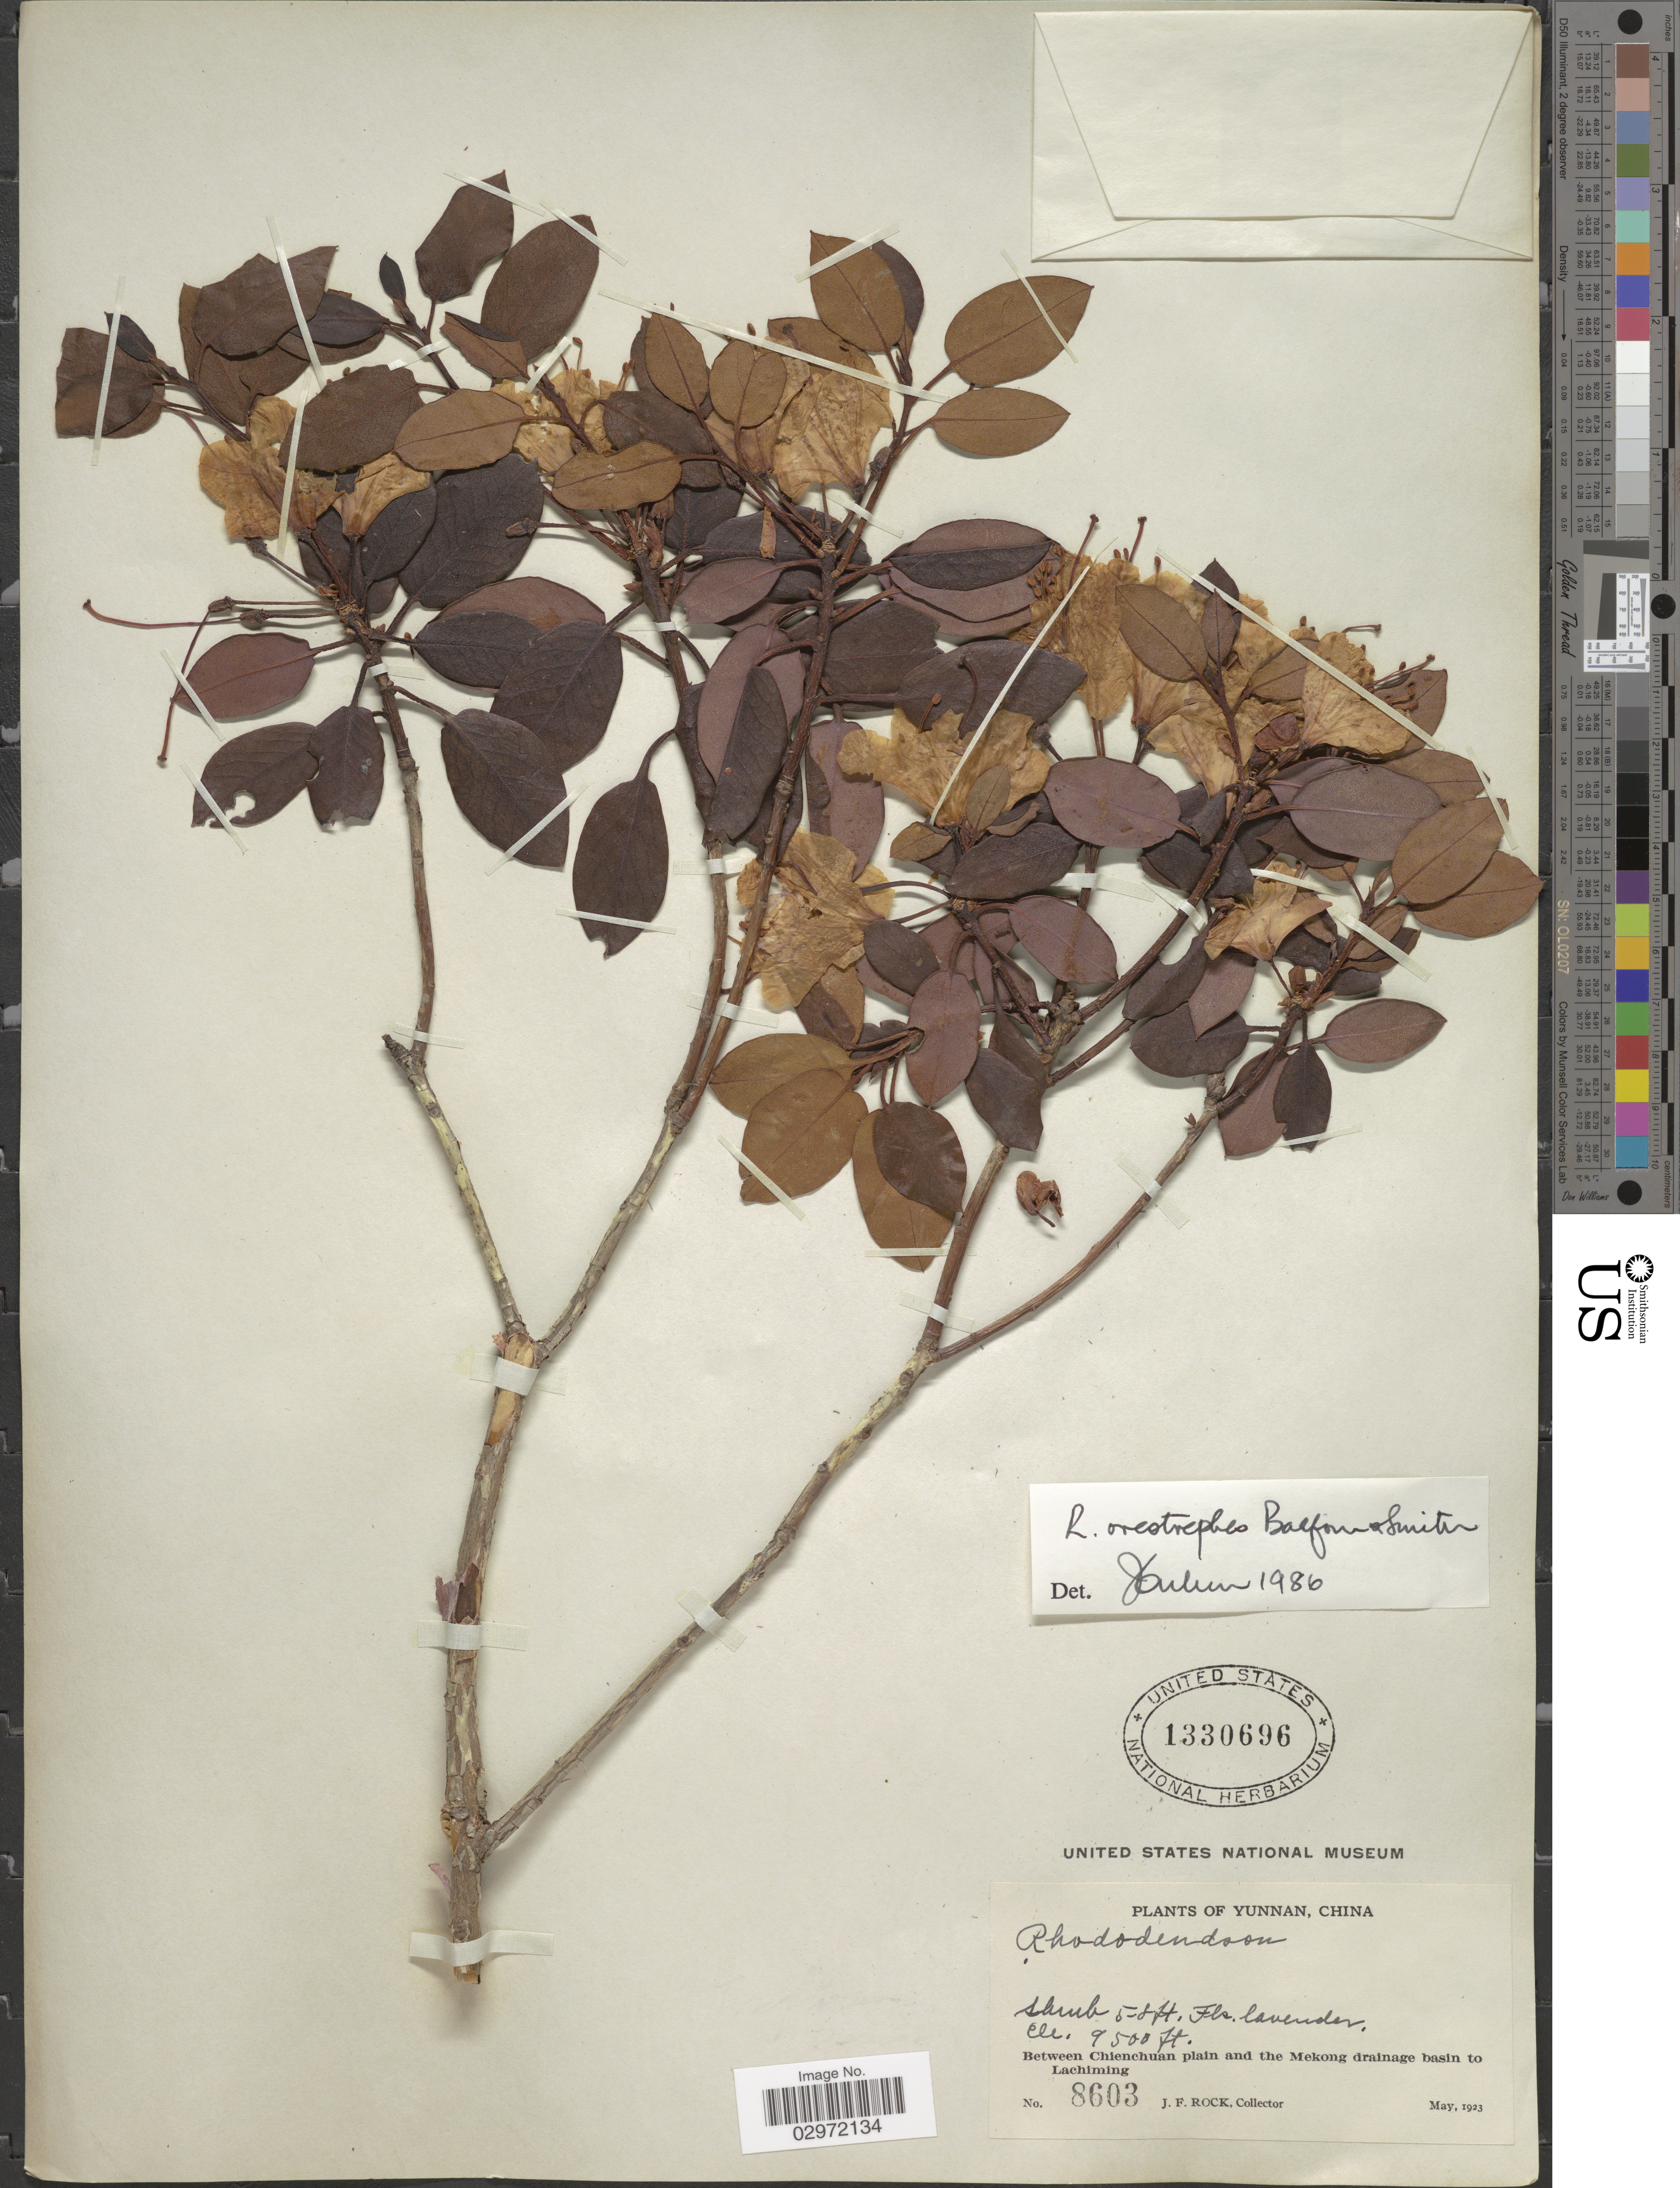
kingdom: Plantae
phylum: Tracheophyta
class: Magnoliopsida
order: Ericales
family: Ericaceae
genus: Rhododendron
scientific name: Rhododendron oreotrephes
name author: W.W. Sm.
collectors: J. Rock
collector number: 8603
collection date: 1923-05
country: China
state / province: Yunnan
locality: Between Chienchuan plain and the Mekong drainage basin to Lachiming.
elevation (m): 2896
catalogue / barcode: US 1330696